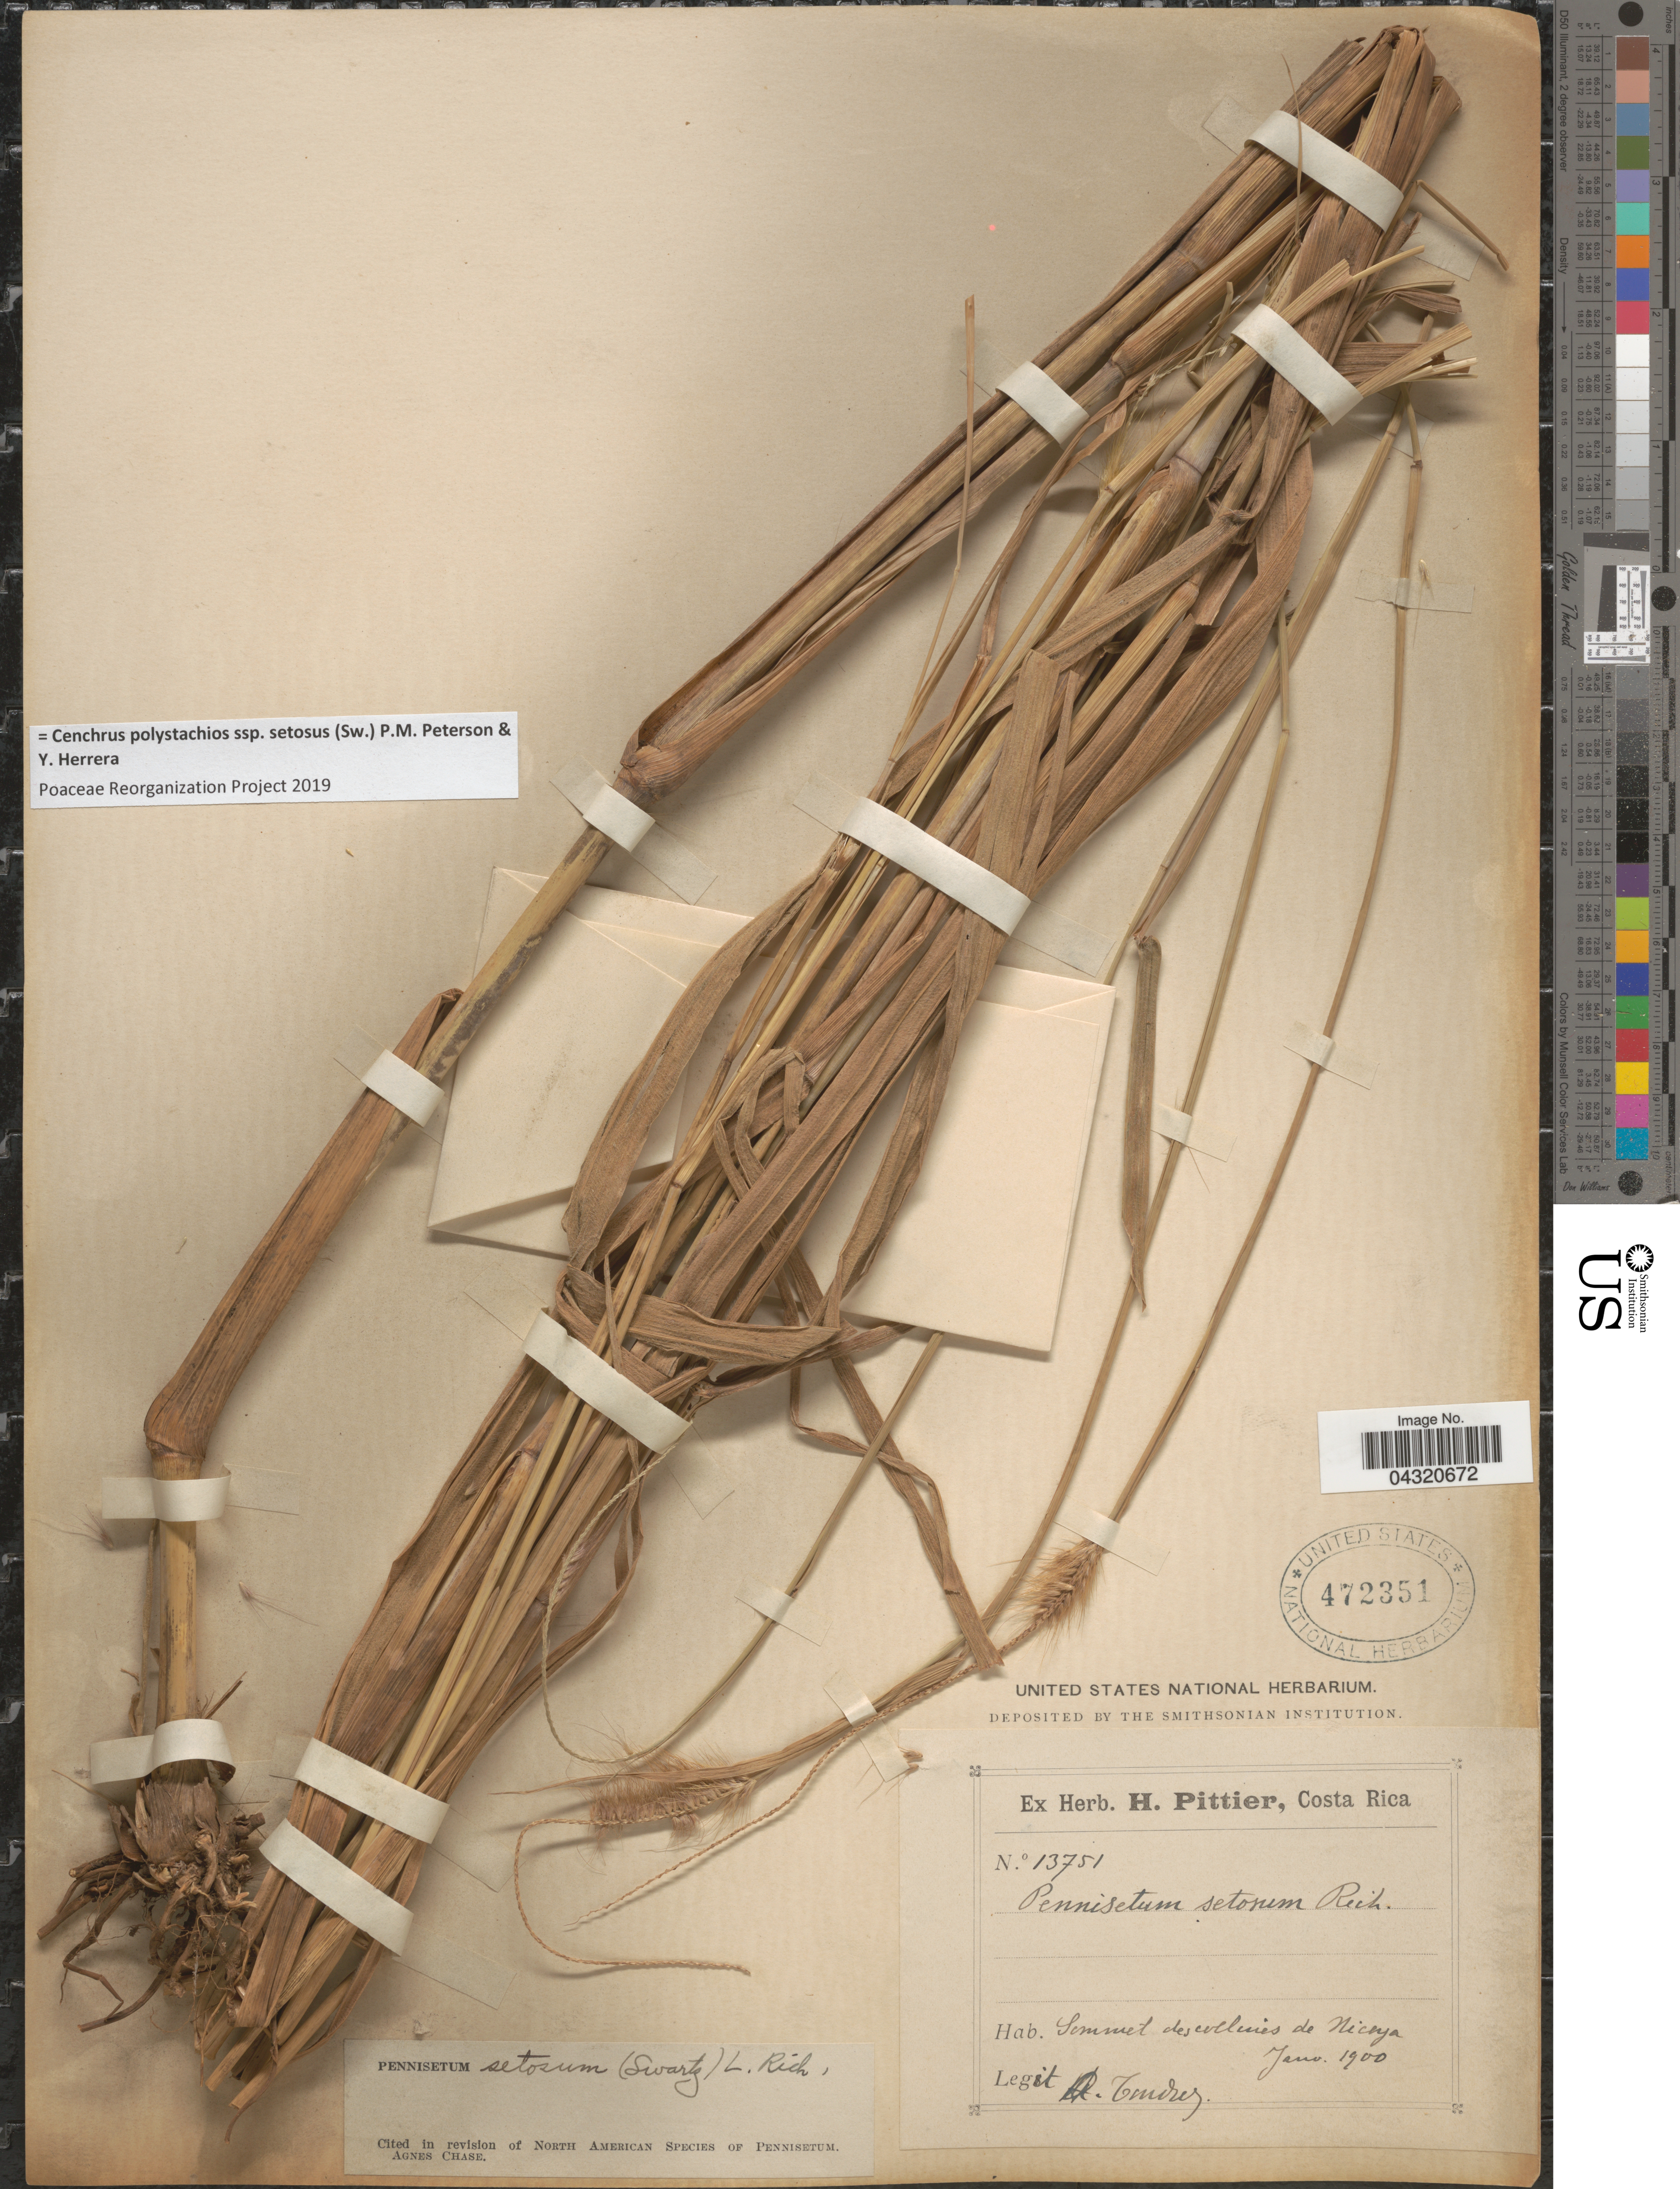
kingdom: Plantae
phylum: Tracheophyta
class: Liliopsida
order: Poales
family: Poaceae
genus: Cenchrus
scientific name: Cenchrus polystachios subsp. setosus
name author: (Sw.) P.M. Peterson & Y. Herrera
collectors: A. Tonduz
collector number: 13751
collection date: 1900-01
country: Costa Rica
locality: Sommet des collines de Nicoya.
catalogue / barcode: US 472351